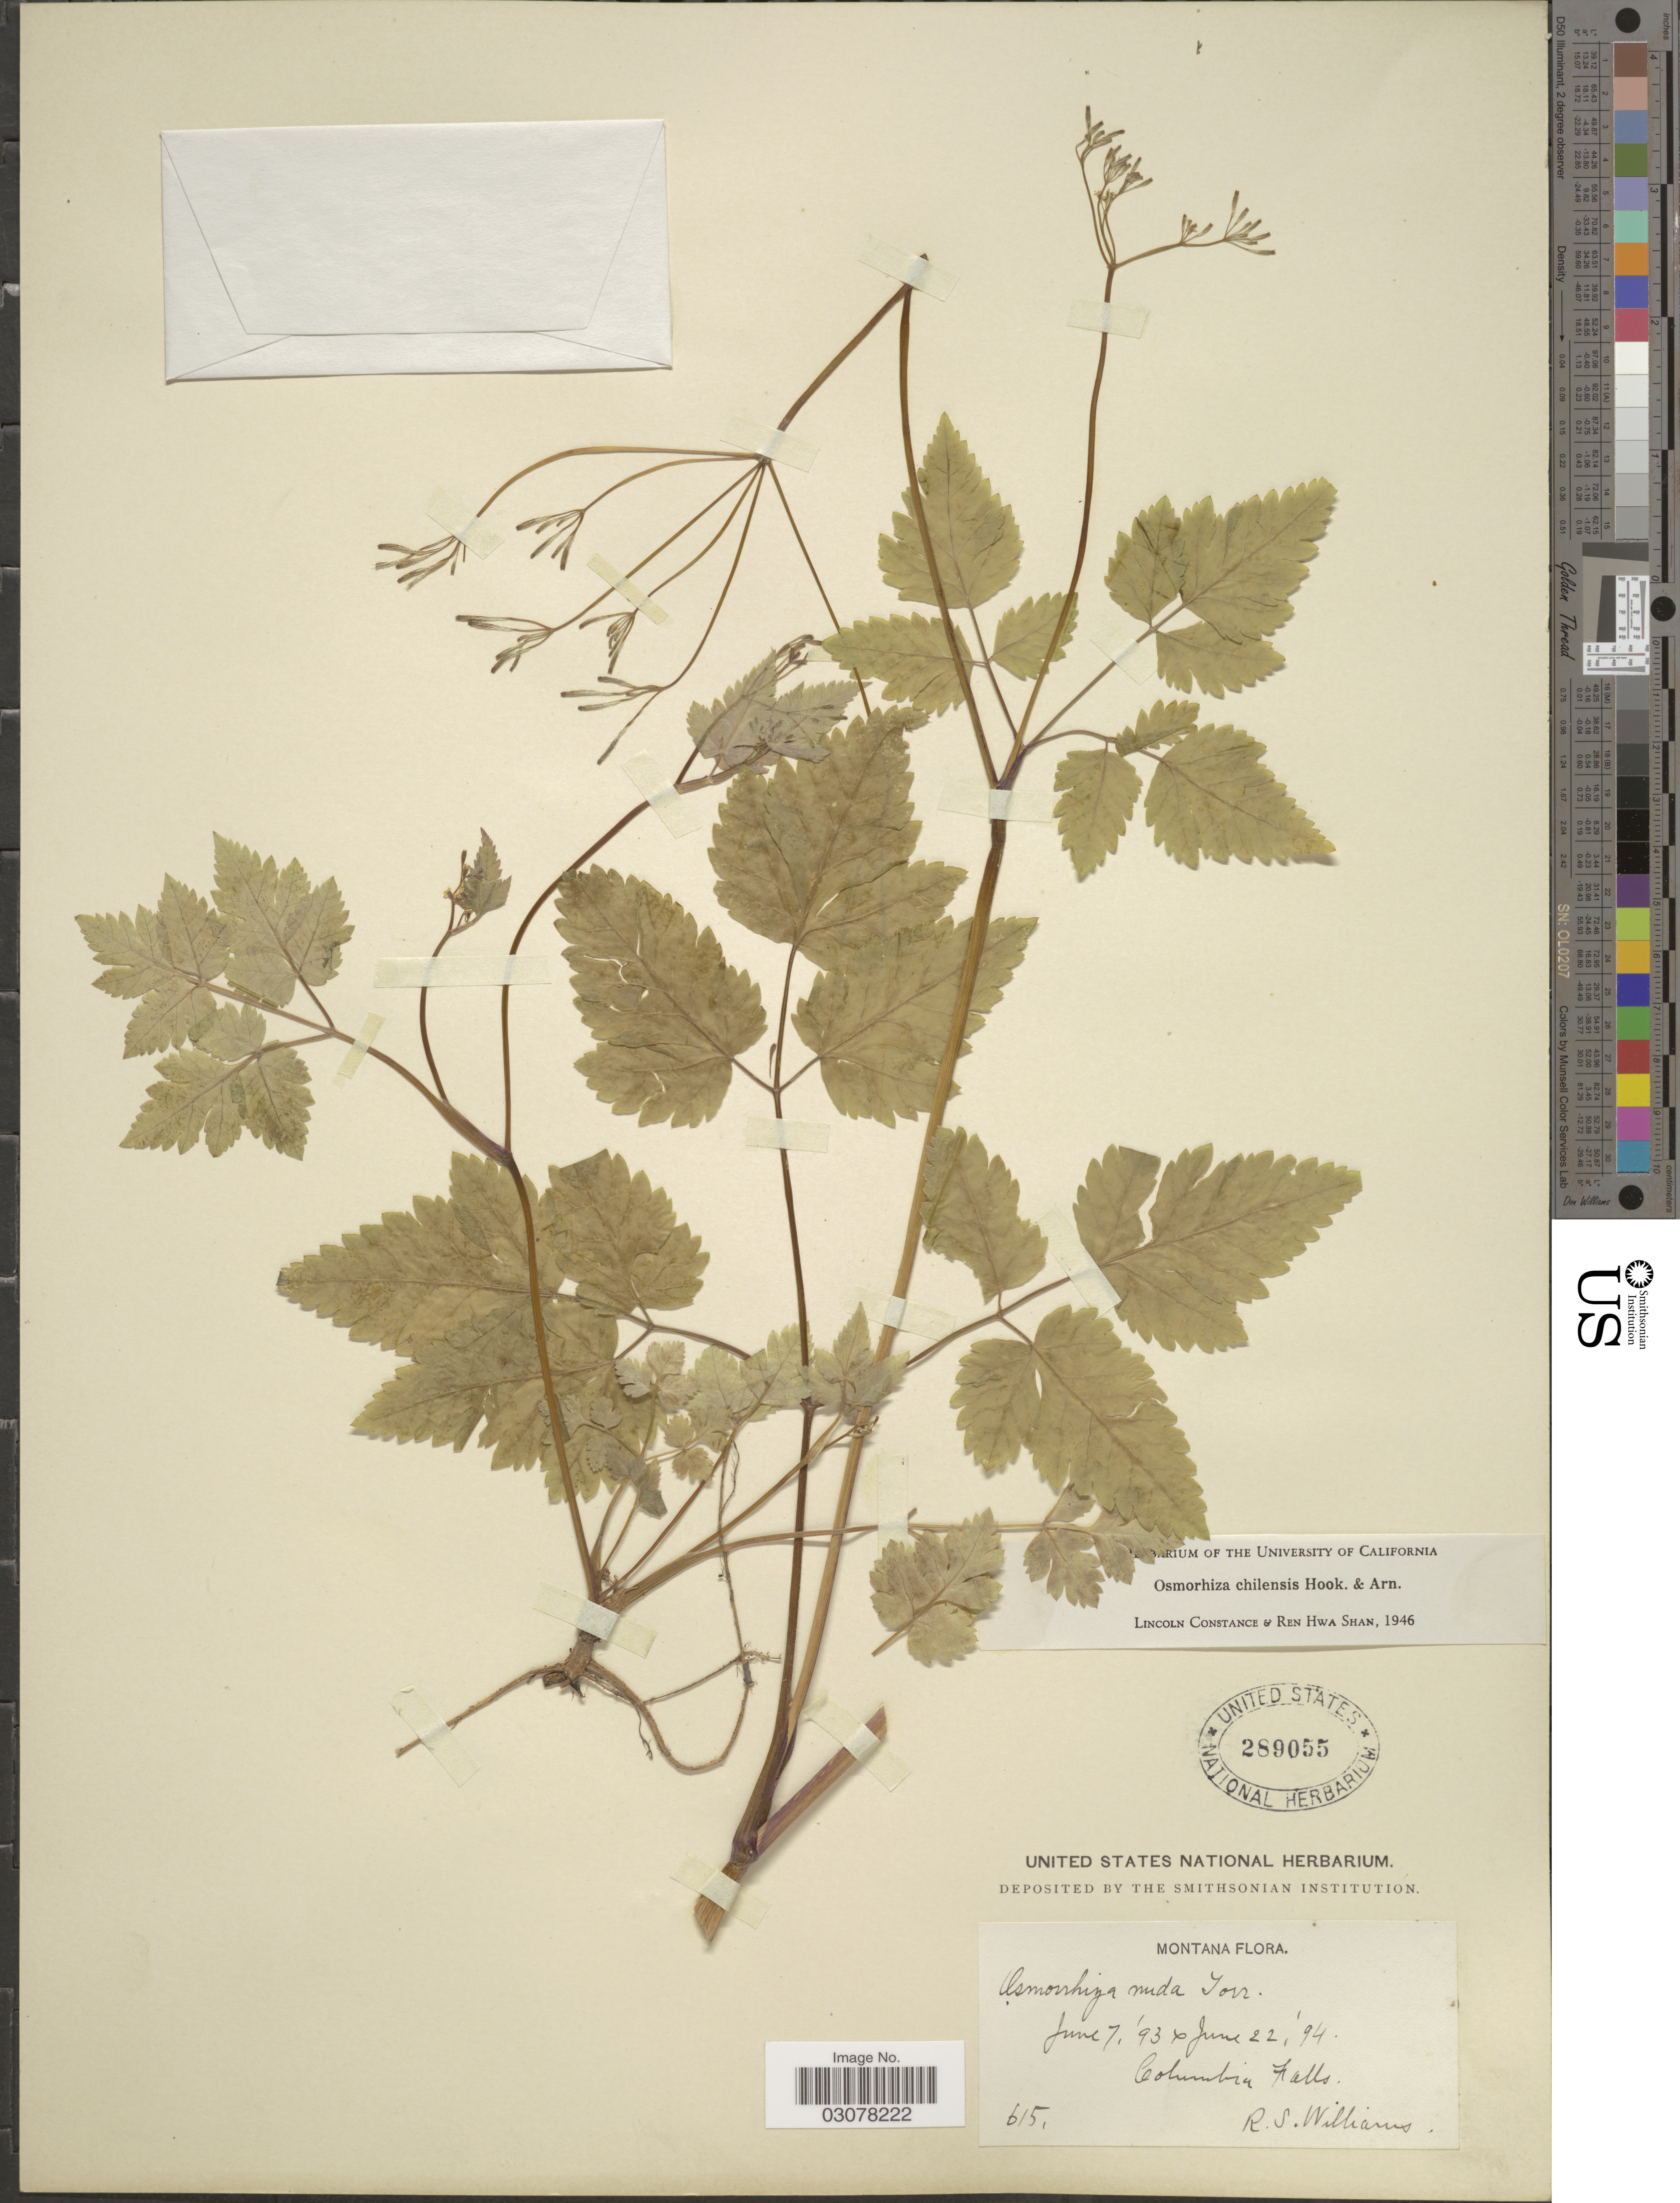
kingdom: Plantae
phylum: Tracheophyta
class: Magnoliopsida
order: Apiales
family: Apiaceae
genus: Osmorhiza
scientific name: Osmorhiza chilensis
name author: Hook. & Arn.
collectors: R. S. Williams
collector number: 615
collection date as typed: Transcribed d/m/y: 7/6/93 to 22/6/94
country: United States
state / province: Montana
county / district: Flathead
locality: Columbia Falls.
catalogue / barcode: US 289055